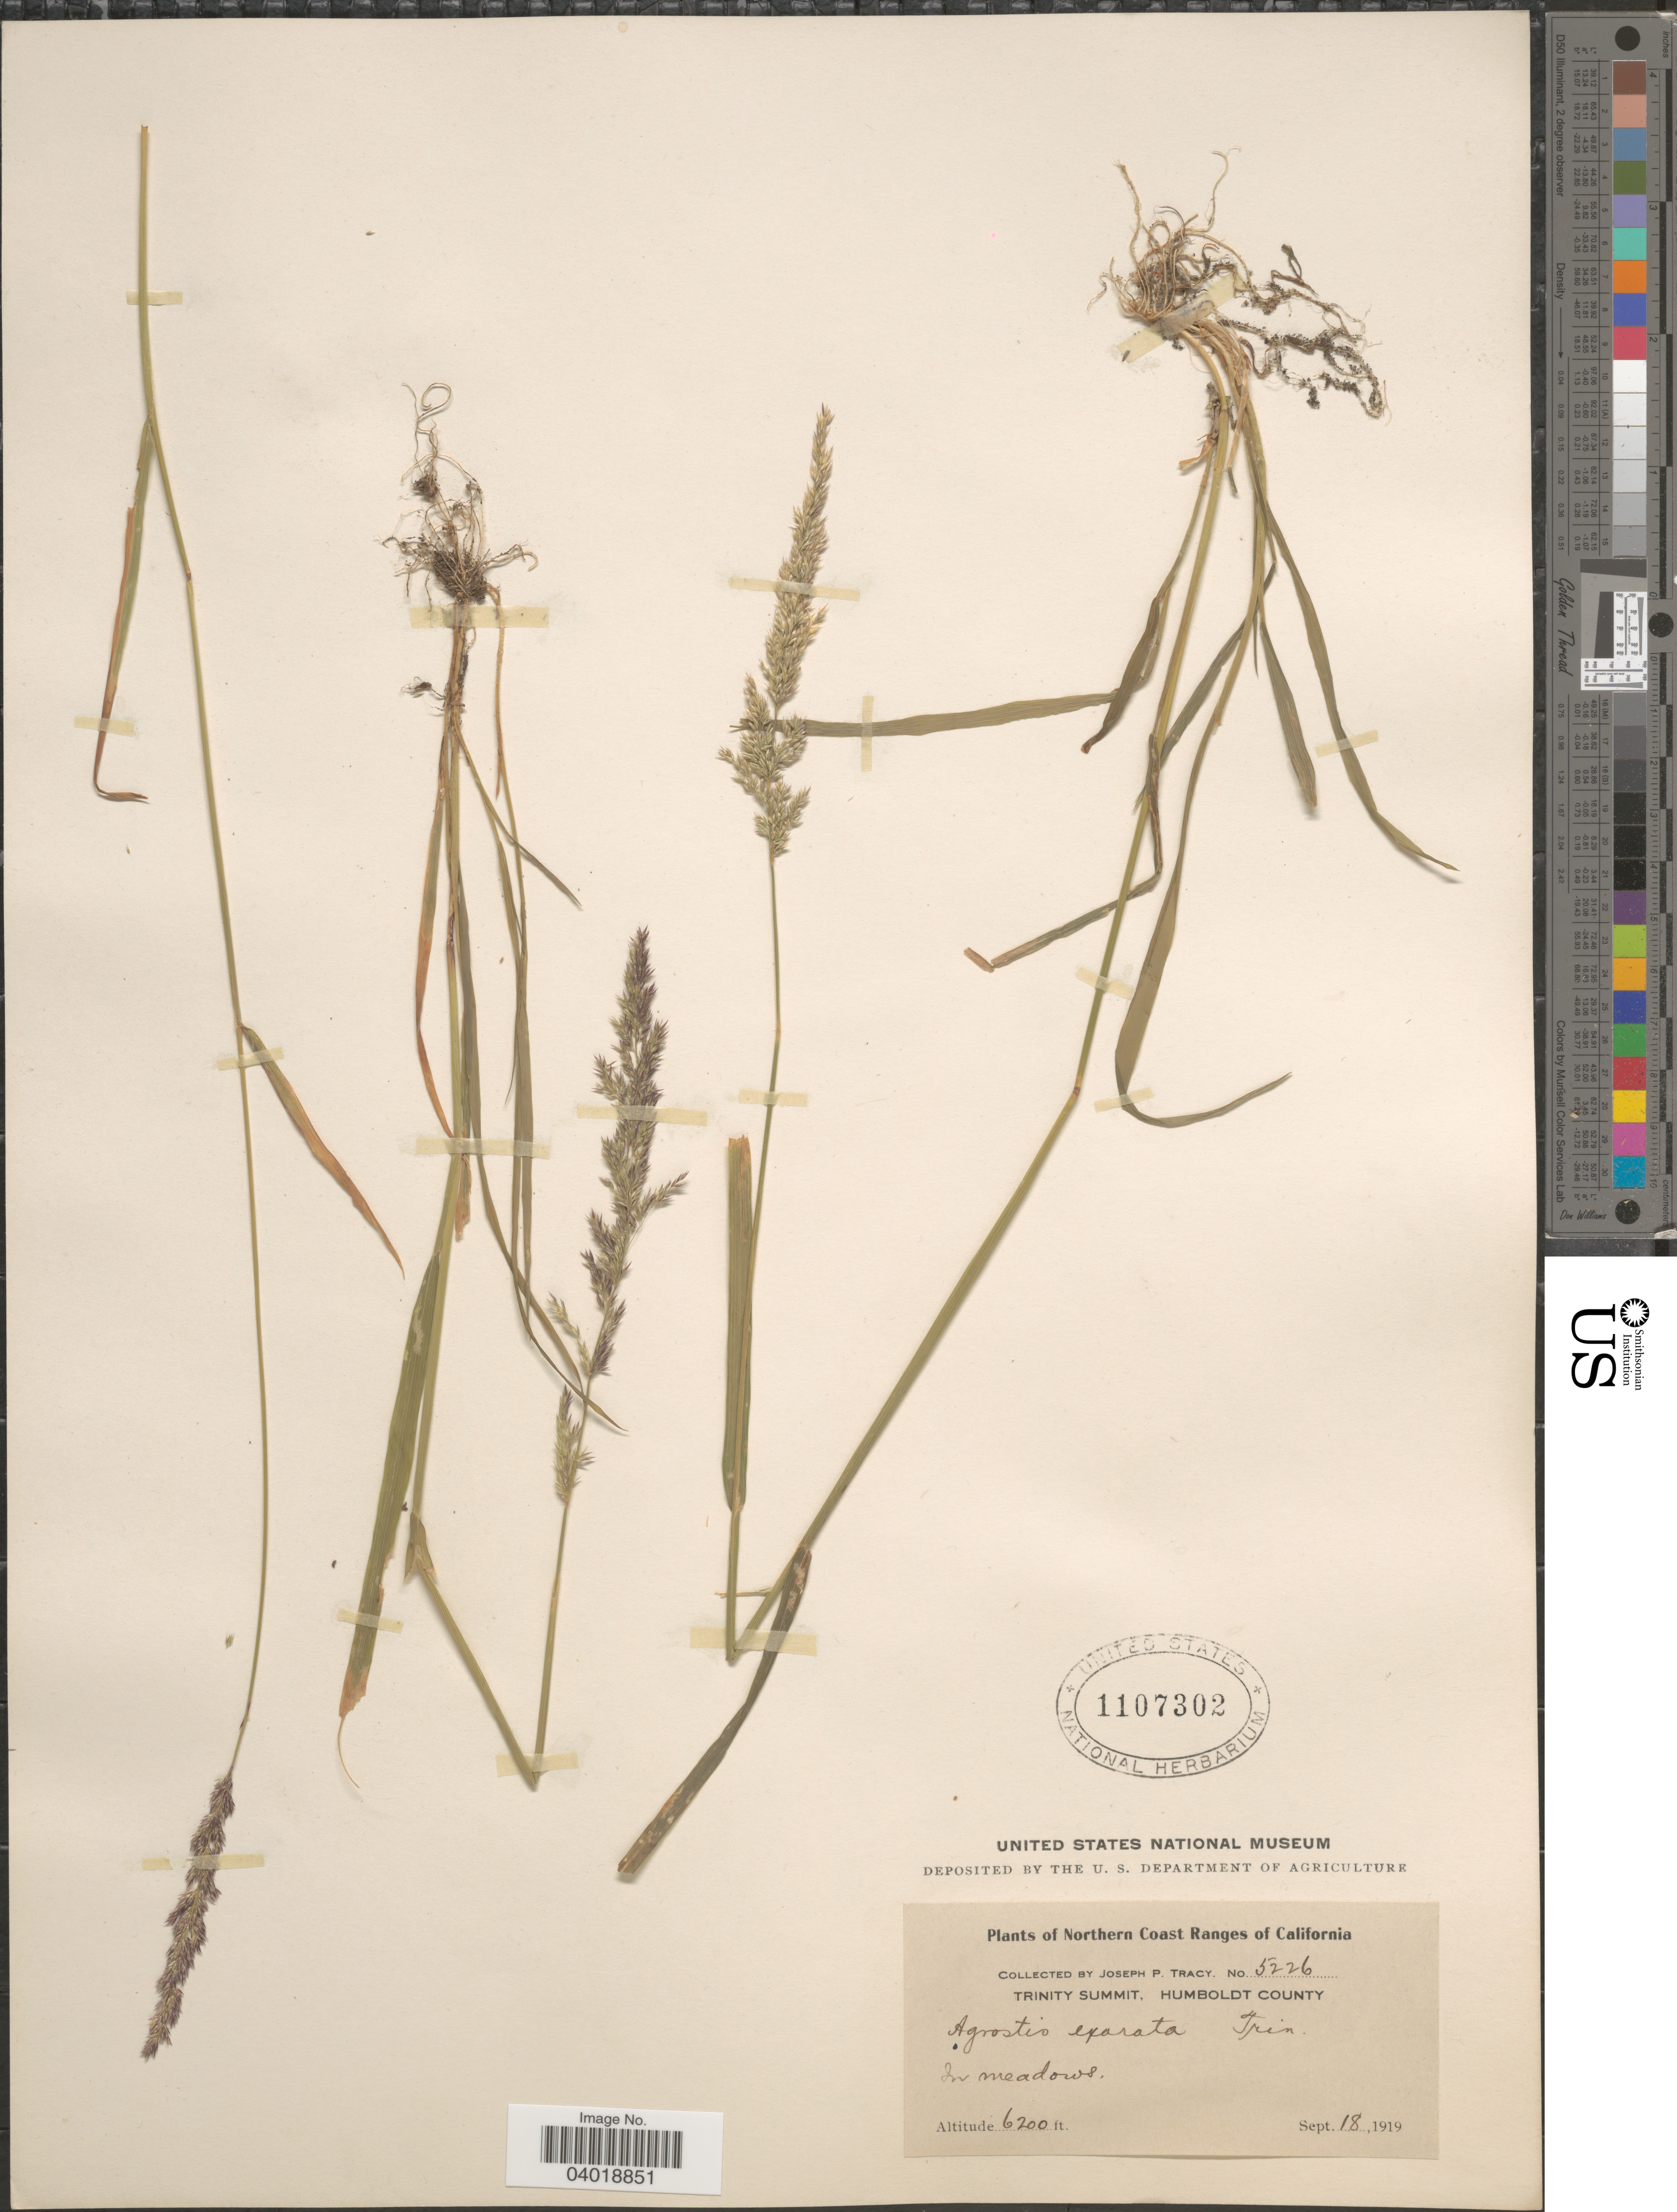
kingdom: Plantae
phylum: Tracheophyta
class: Liliopsida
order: Poales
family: Poaceae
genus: Agrostis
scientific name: Agrostis exarata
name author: Trin.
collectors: J. Tracy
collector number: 5226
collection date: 1919-09-18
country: United States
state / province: California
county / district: Humboldt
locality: Northern Coast Ranges of California. Trinity Summit, Humboldt County.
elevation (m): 1890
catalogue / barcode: US 1107302